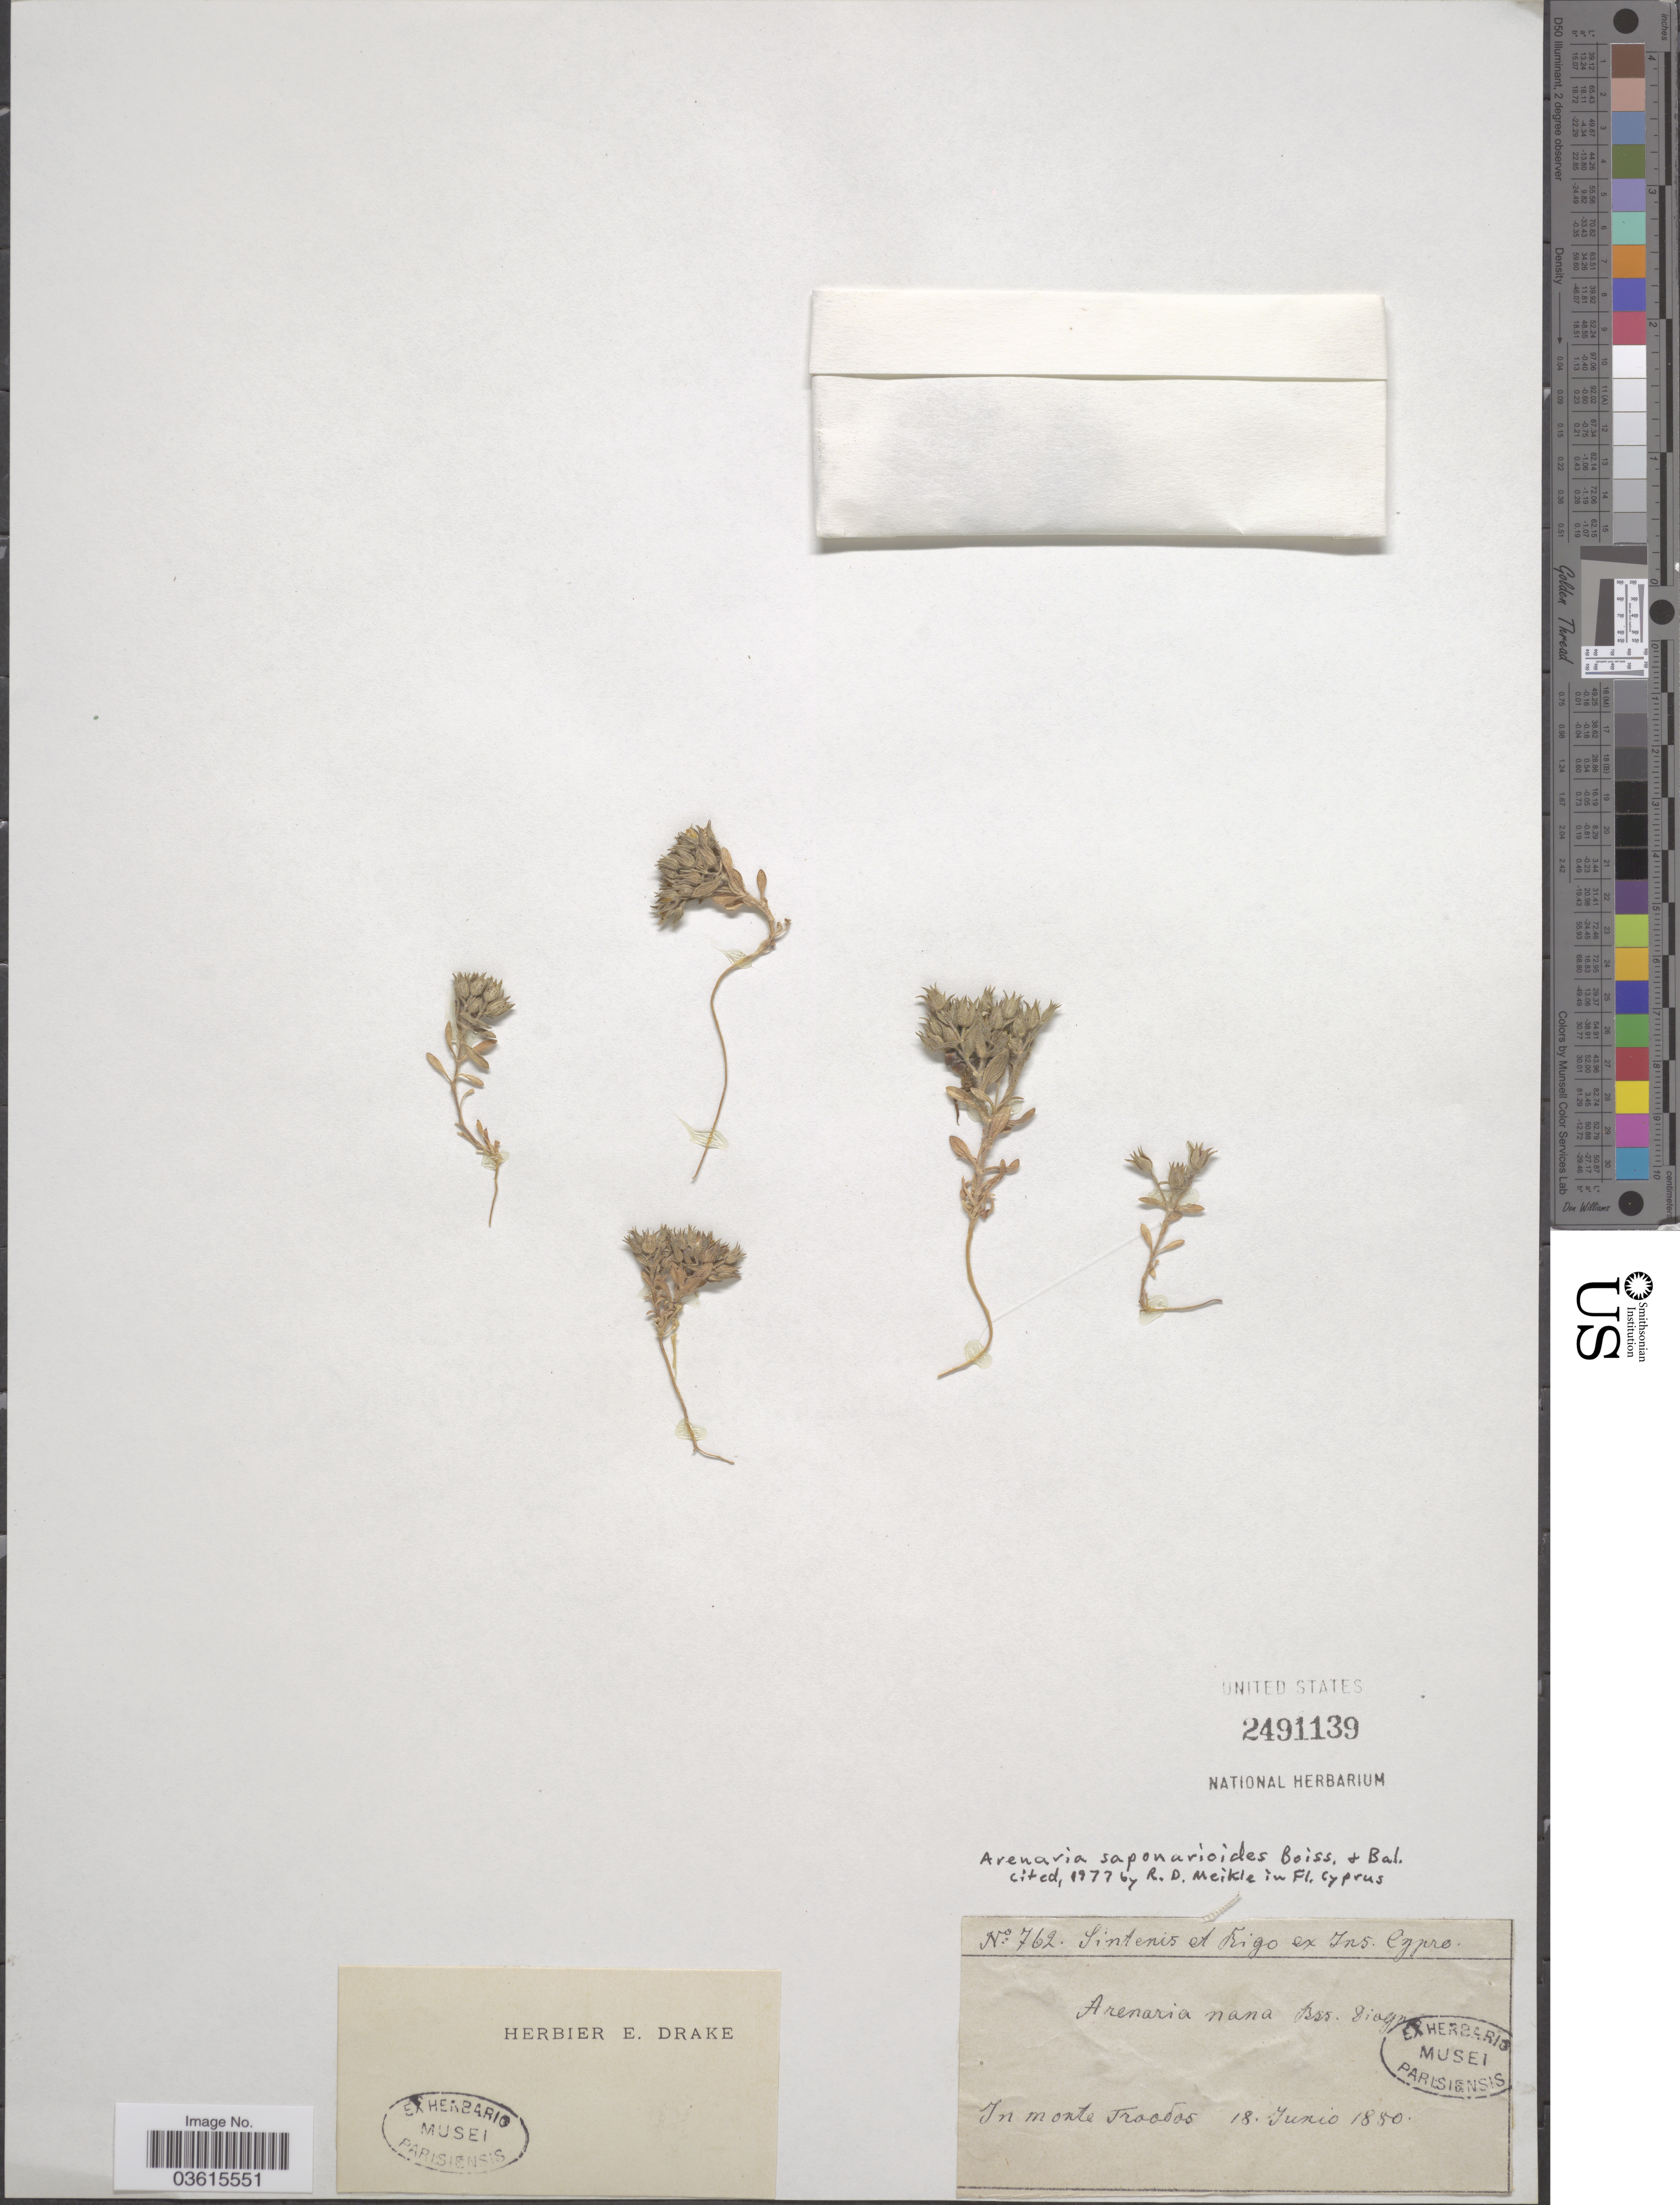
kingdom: Plantae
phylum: Tracheophyta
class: Magnoliopsida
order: Caryophyllales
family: Caryophyllaceae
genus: Arenaria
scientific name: Arenaria saponarioides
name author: Boiss. & Balansa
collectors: -. Sintenis & -- Rigo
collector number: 762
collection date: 1850-06-18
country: Cyprus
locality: Ins. Cypro. In monte Troodos.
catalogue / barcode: US 2491139